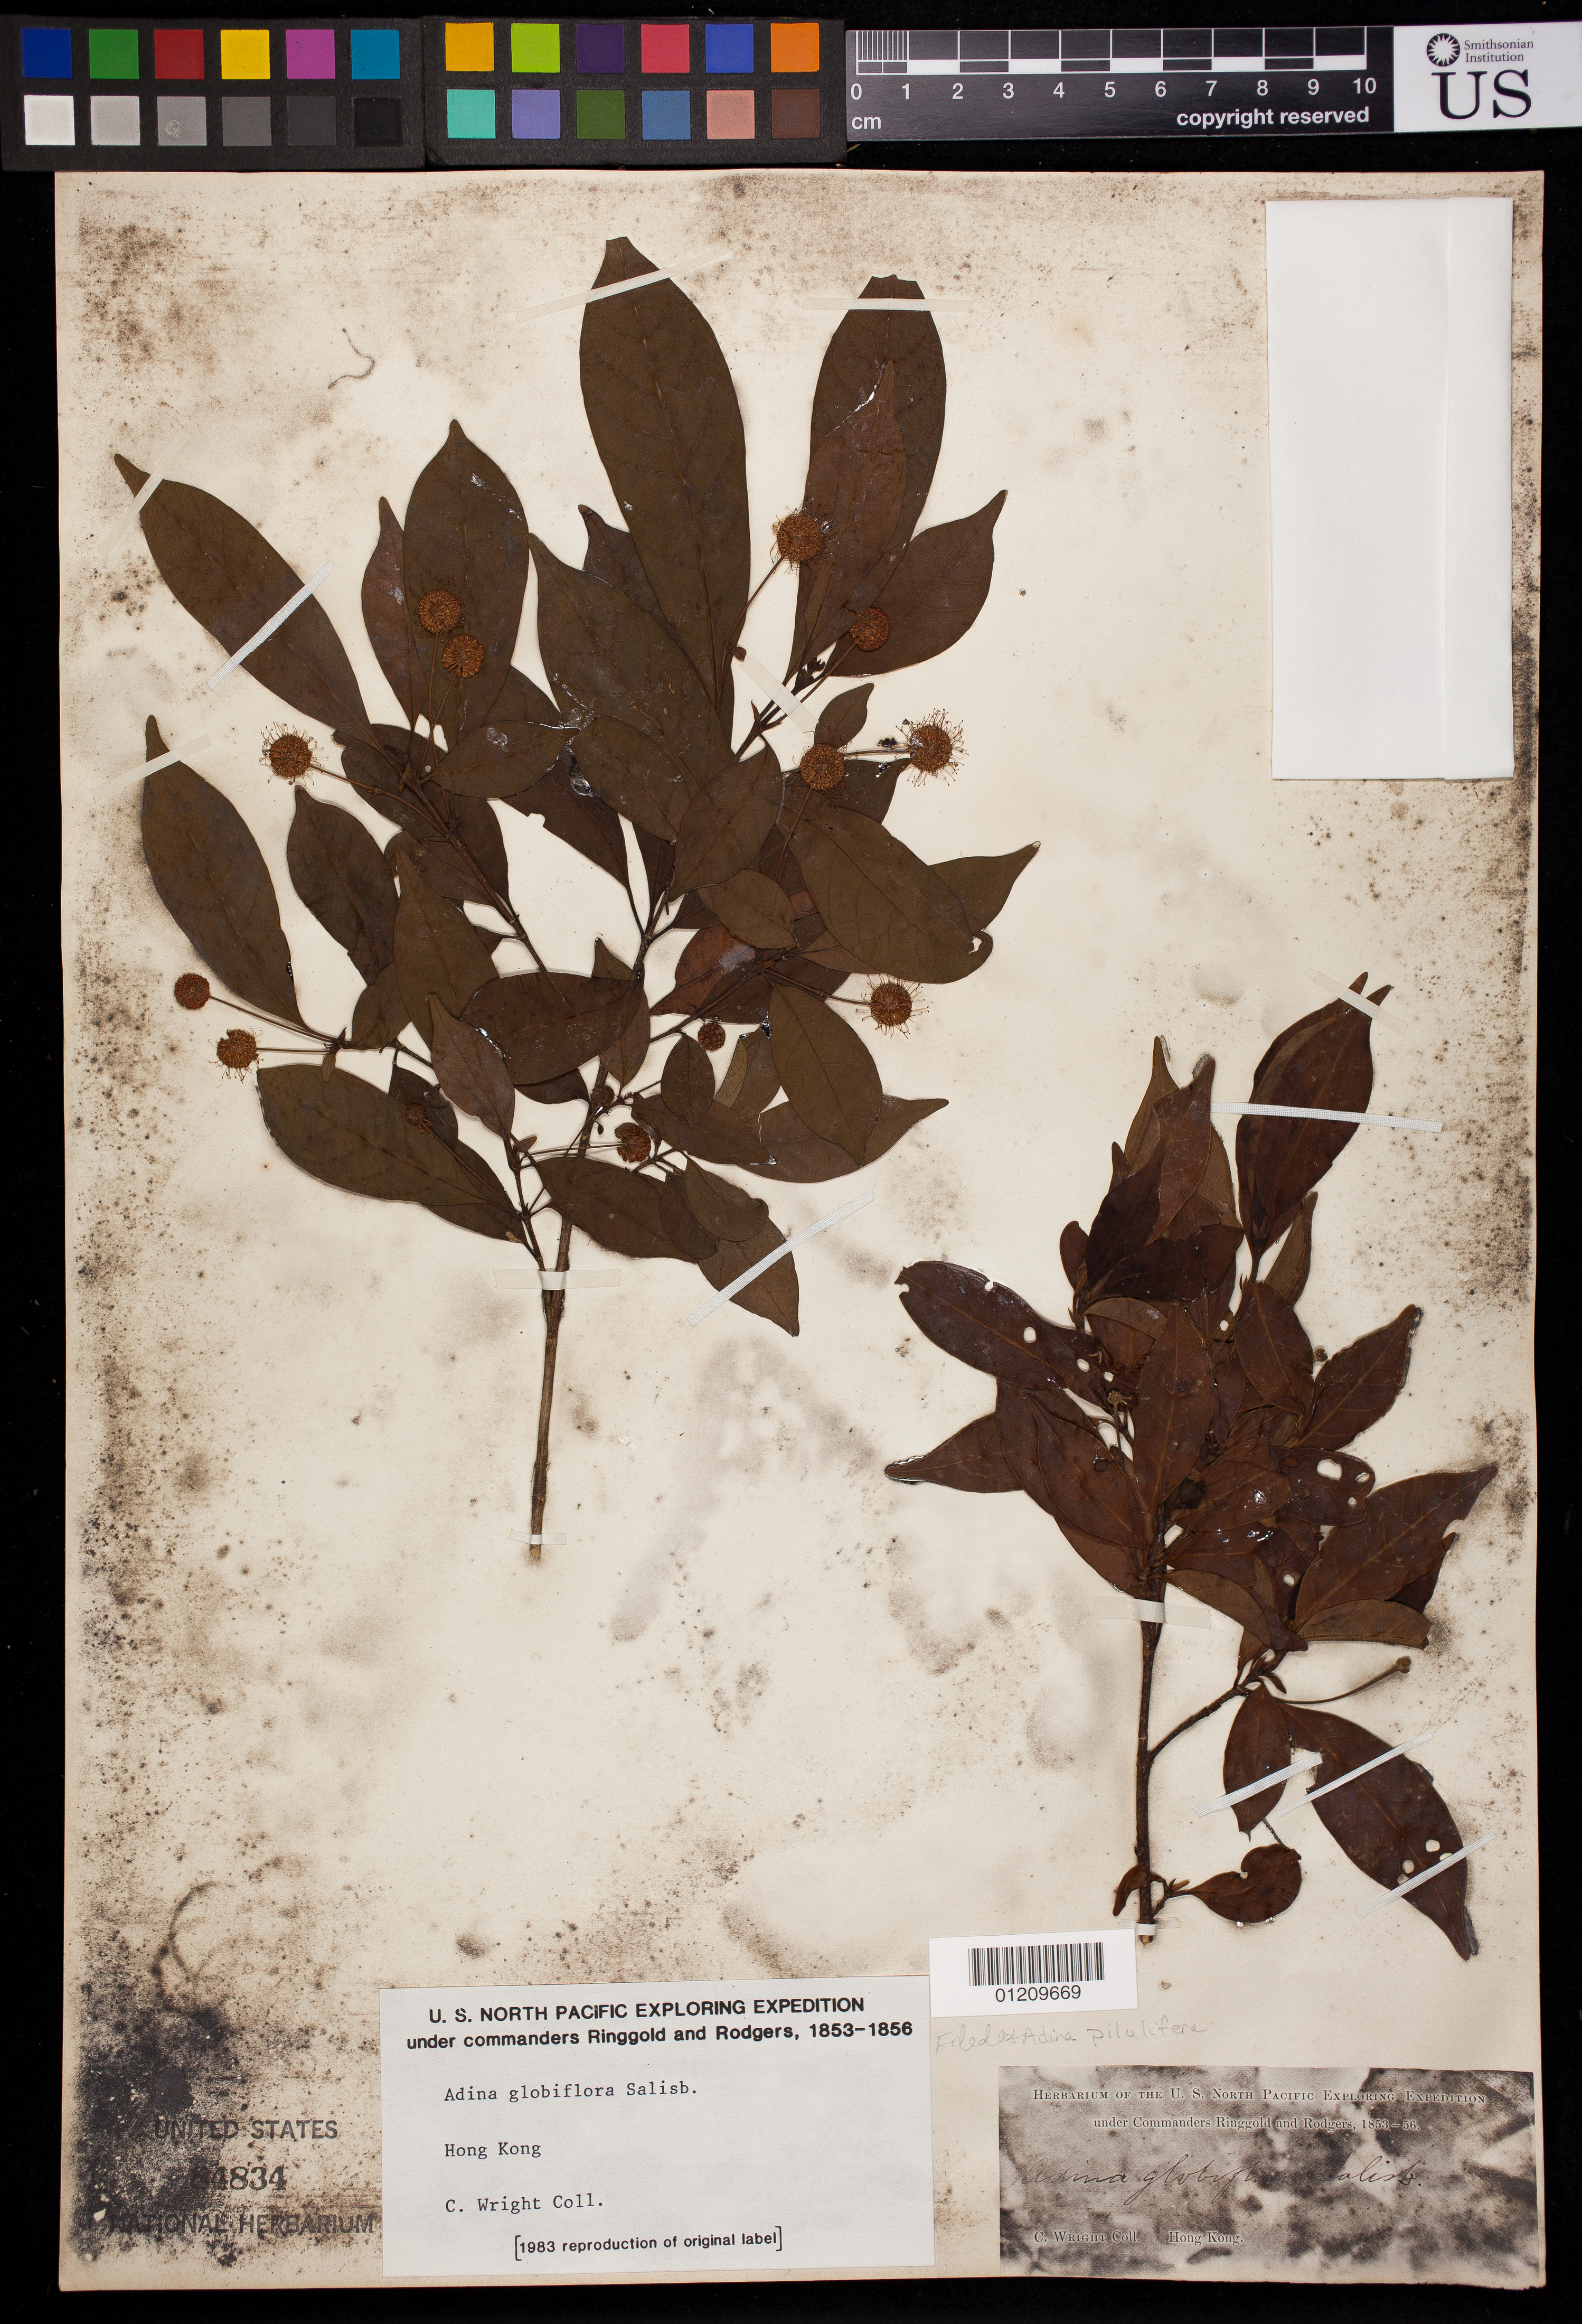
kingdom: Plantae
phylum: Tracheophyta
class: Magnoliopsida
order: Gentianales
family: Rubiaceae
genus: Adina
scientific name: Adina pilulifera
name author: (Lam.) Franch. & Drake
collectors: C. Wright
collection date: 1853/1856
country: China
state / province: Hong Kong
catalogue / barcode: US 84834